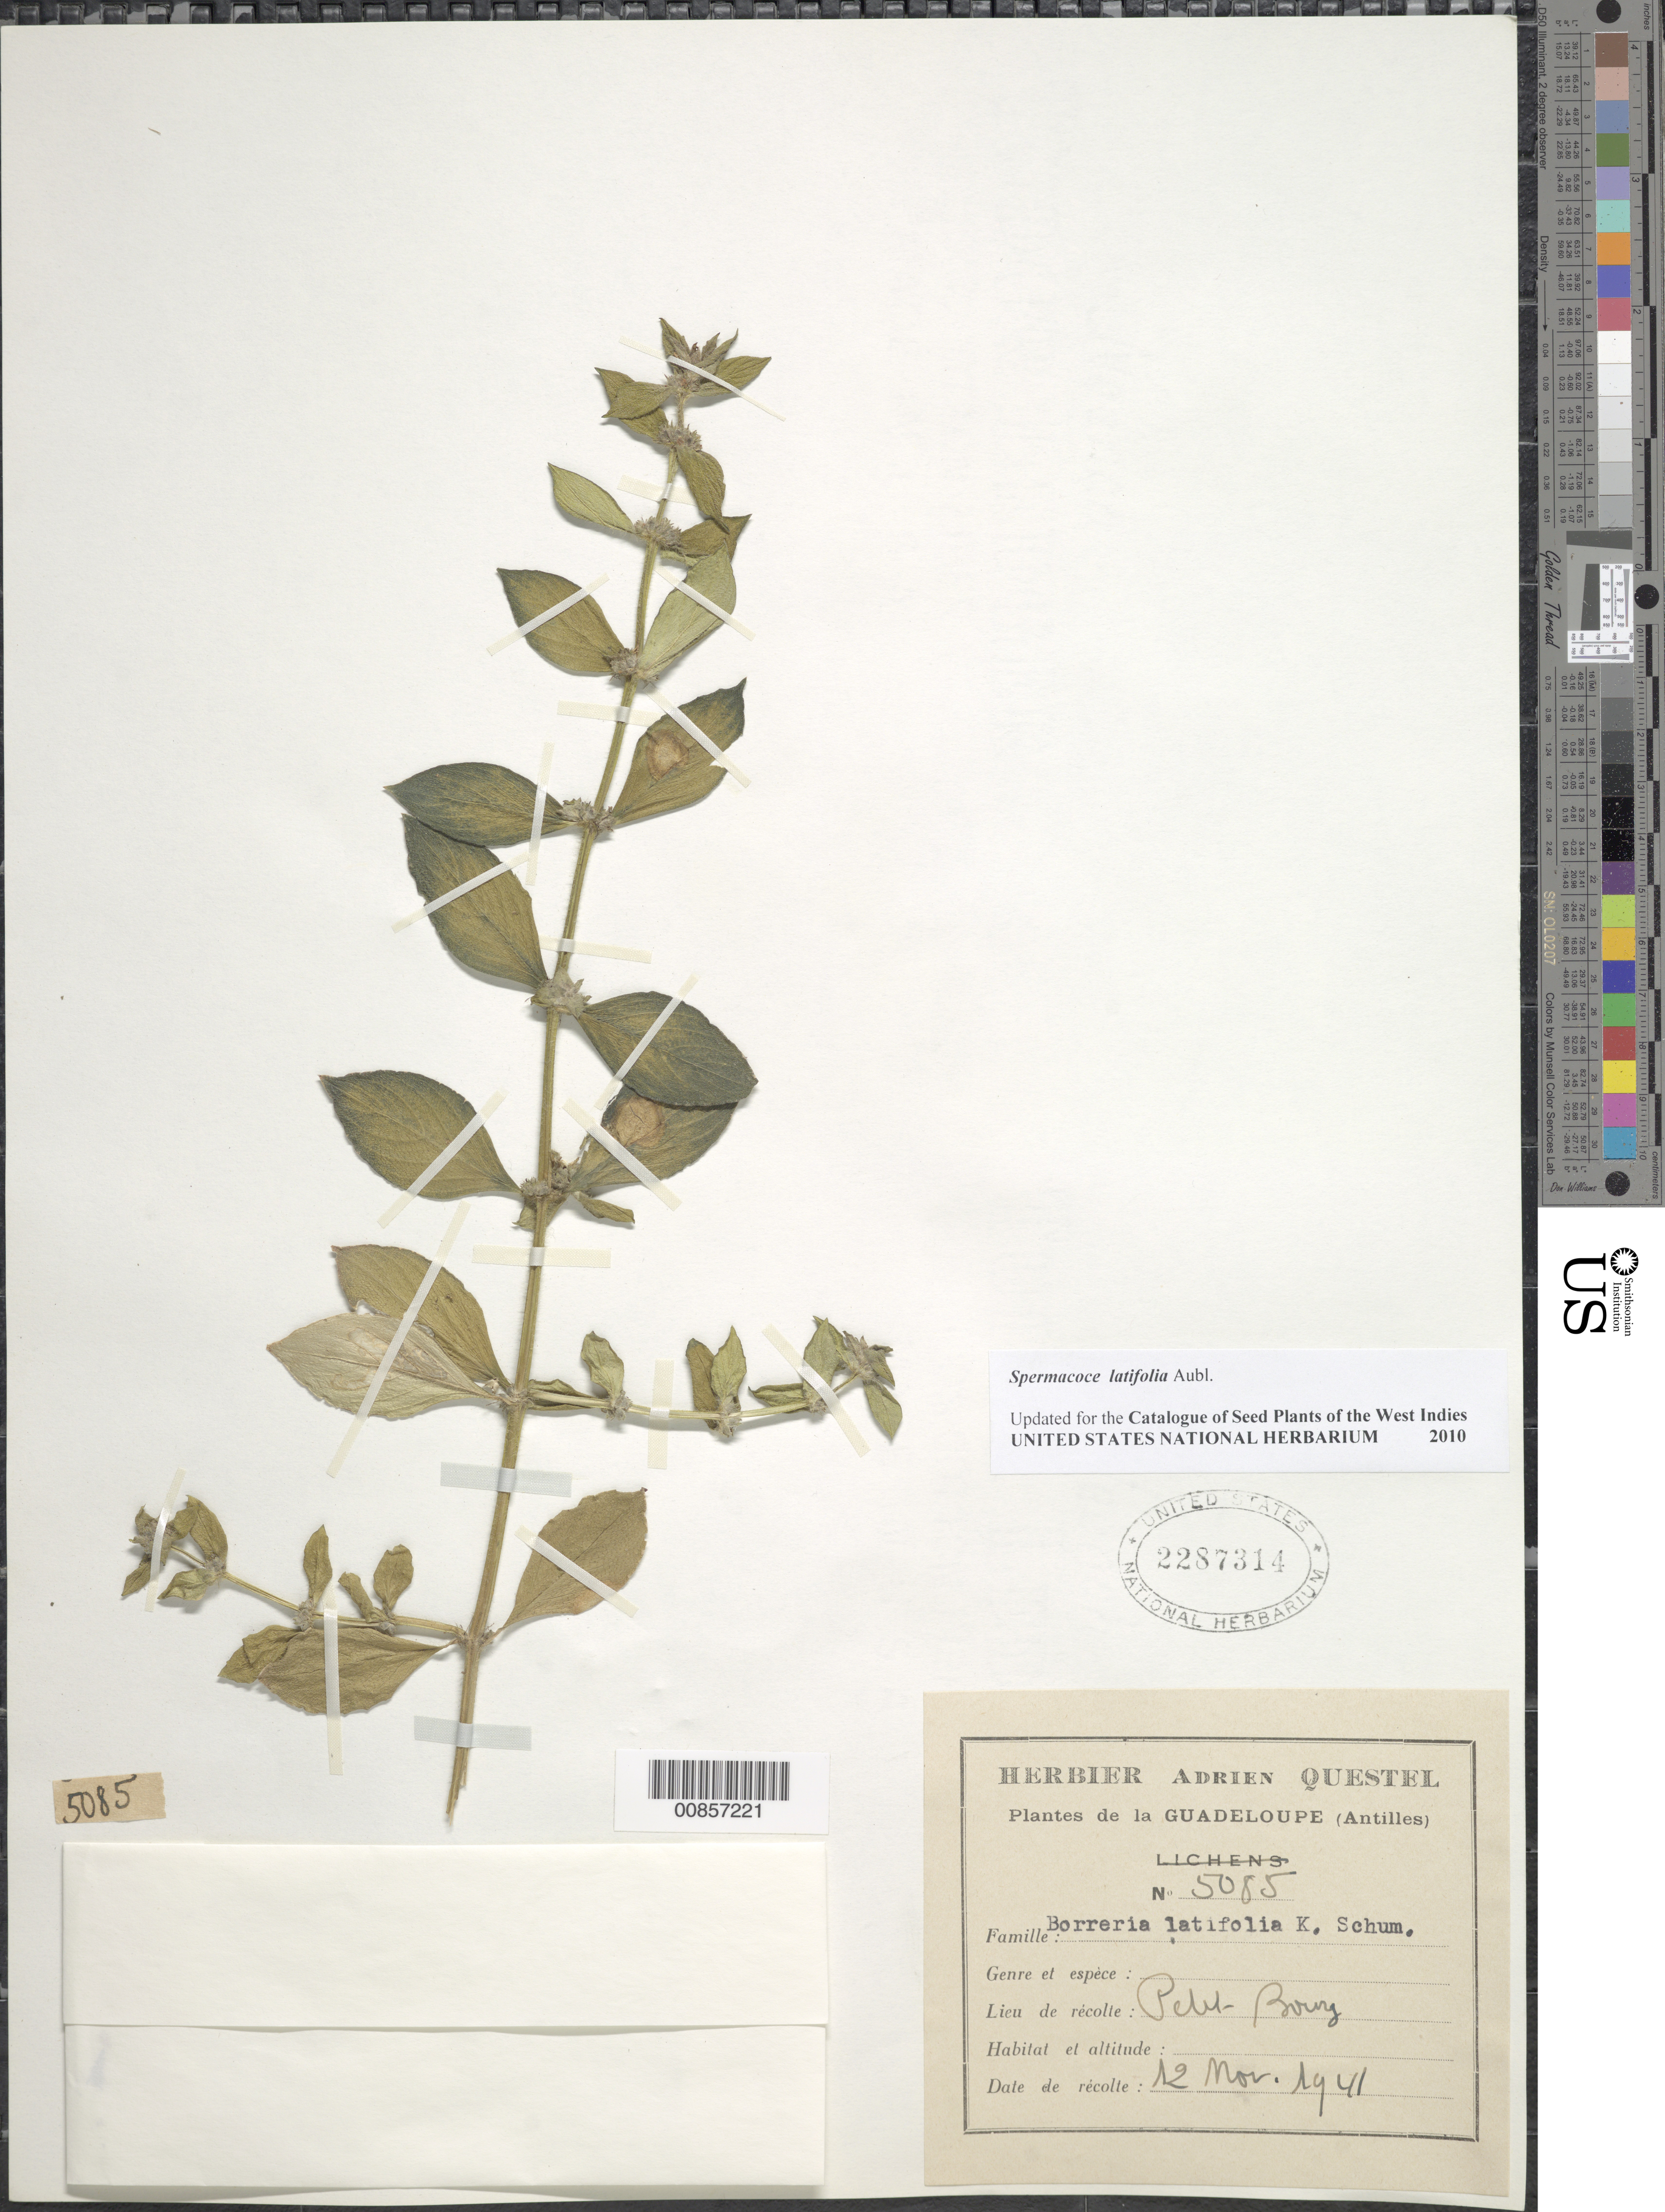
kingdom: Plantae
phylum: Tracheophyta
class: Magnoliopsida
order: Gentianales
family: Rubiaceae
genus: Spermacoce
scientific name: Spermacoce latifolia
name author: Aubl.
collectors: A. Questel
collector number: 5085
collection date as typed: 12 Nov 1941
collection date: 1941-11-12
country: Guadeloupe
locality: Petit-Bourg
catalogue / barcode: US 2287314